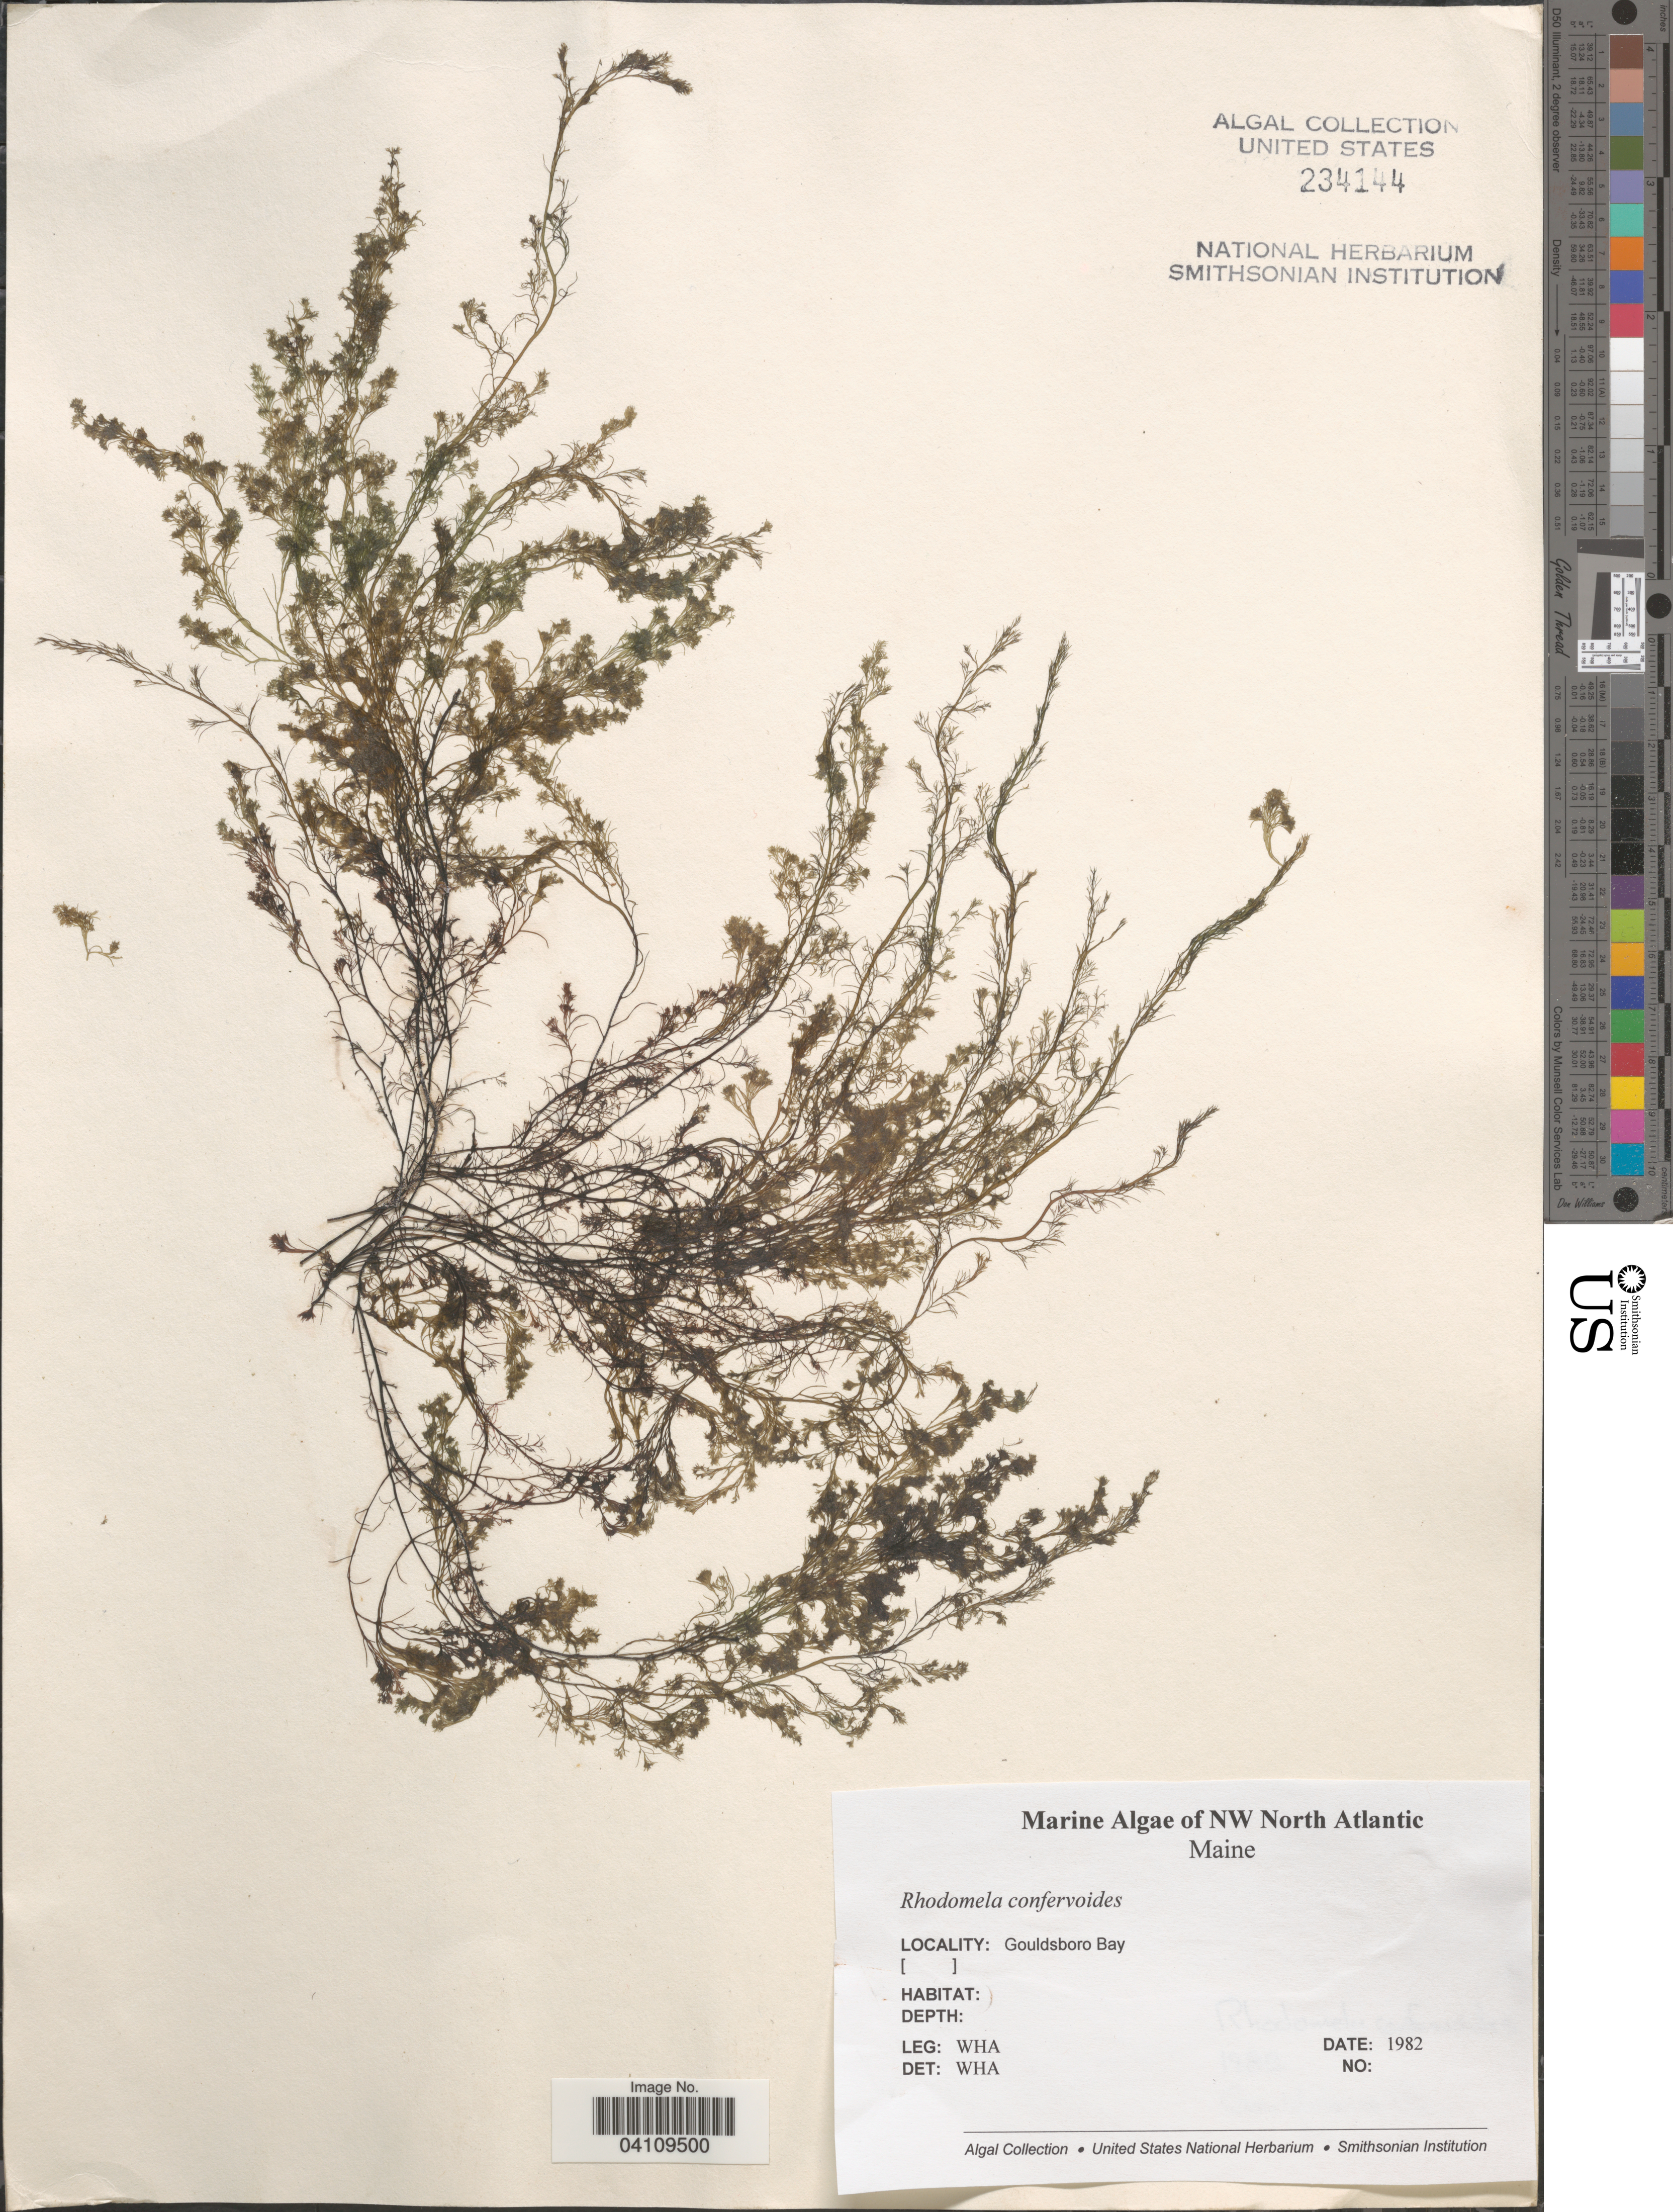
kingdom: Plantae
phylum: Rhodophyta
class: Florideophyceae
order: Ceramiales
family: Rhodomelaceae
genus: Rhodomela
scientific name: Rhodomela confervoides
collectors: W. H. Adey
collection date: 1982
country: United States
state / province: Maine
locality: NW North Atlantic. Gouldsboro Bay.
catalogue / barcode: US 234144